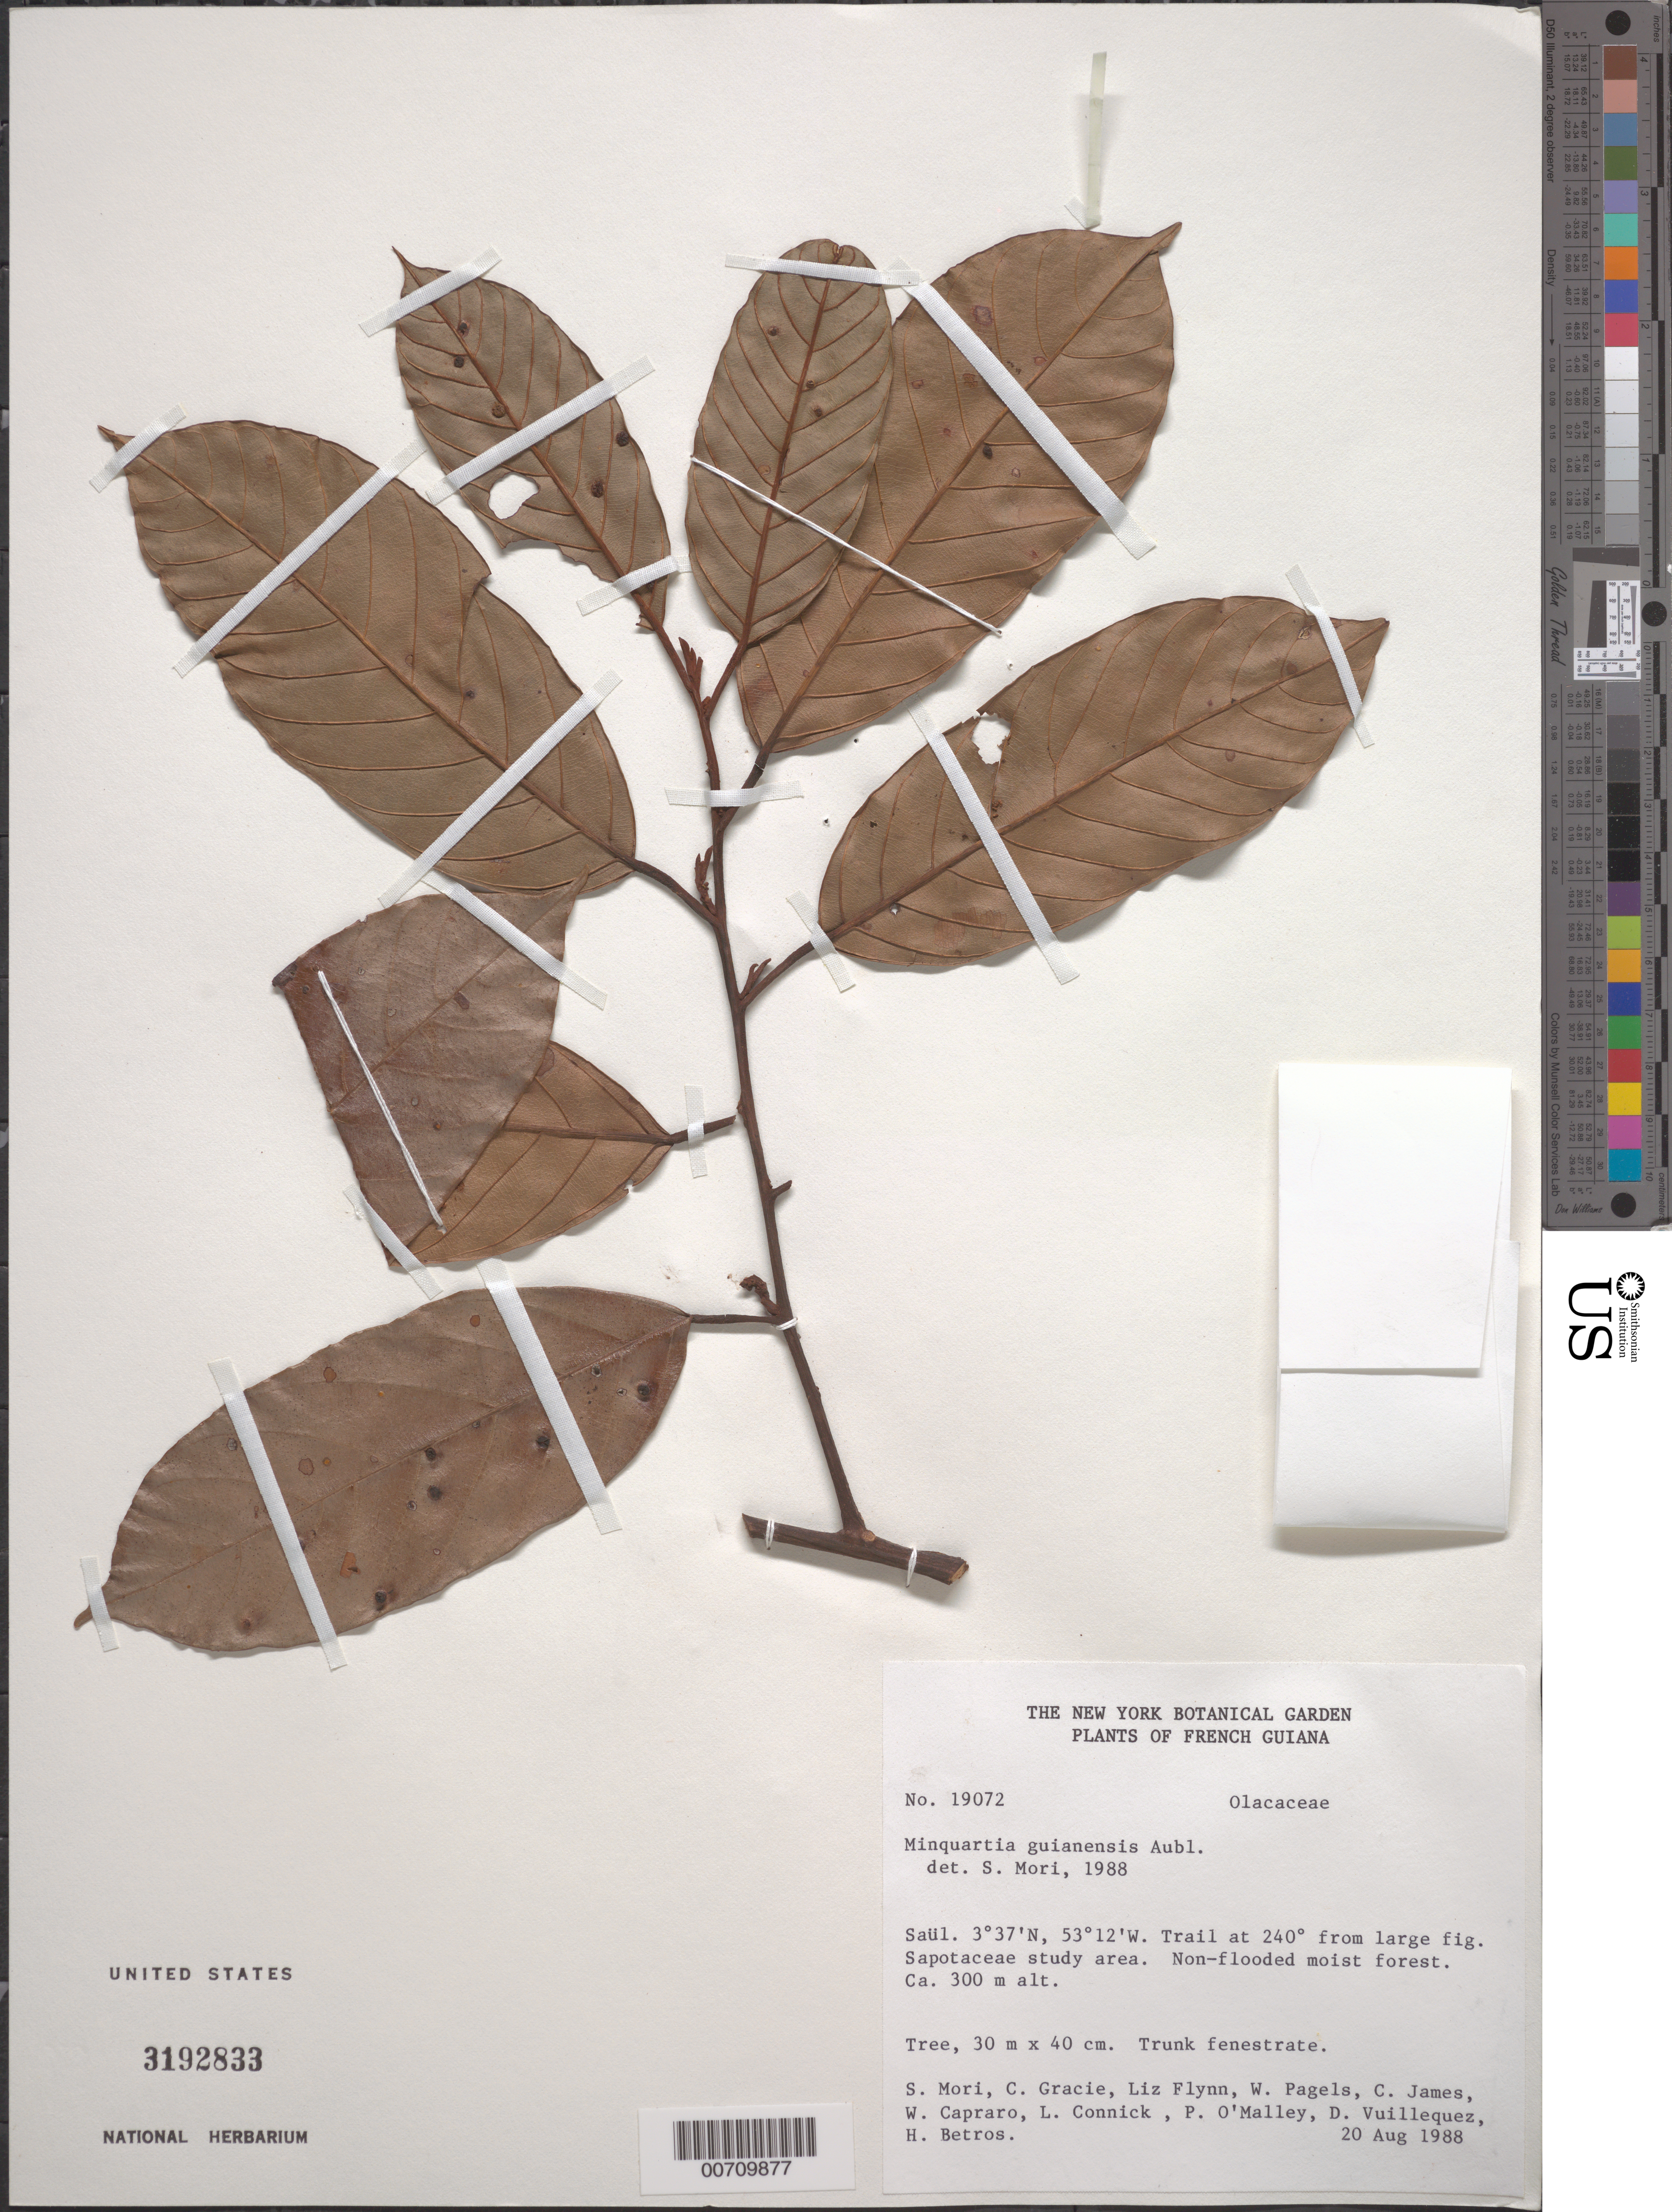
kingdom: Plantae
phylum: Tracheophyta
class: Magnoliopsida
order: Santalales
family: Coulaceae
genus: Minquartia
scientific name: Minquartia guianensis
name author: Aubl.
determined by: Mori, Scott A.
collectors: S. Mori, C. A. Gracie, L. Flynn, W. Pagels, C. James, W. Capraro, L. Connick, P. O'Malley, D. Vuillequez & H. Betros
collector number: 19072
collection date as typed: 20-Aug-88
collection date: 1988-08-20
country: French Guiana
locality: Saül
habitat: Non-flooded moist forest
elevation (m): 300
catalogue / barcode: US 3192833